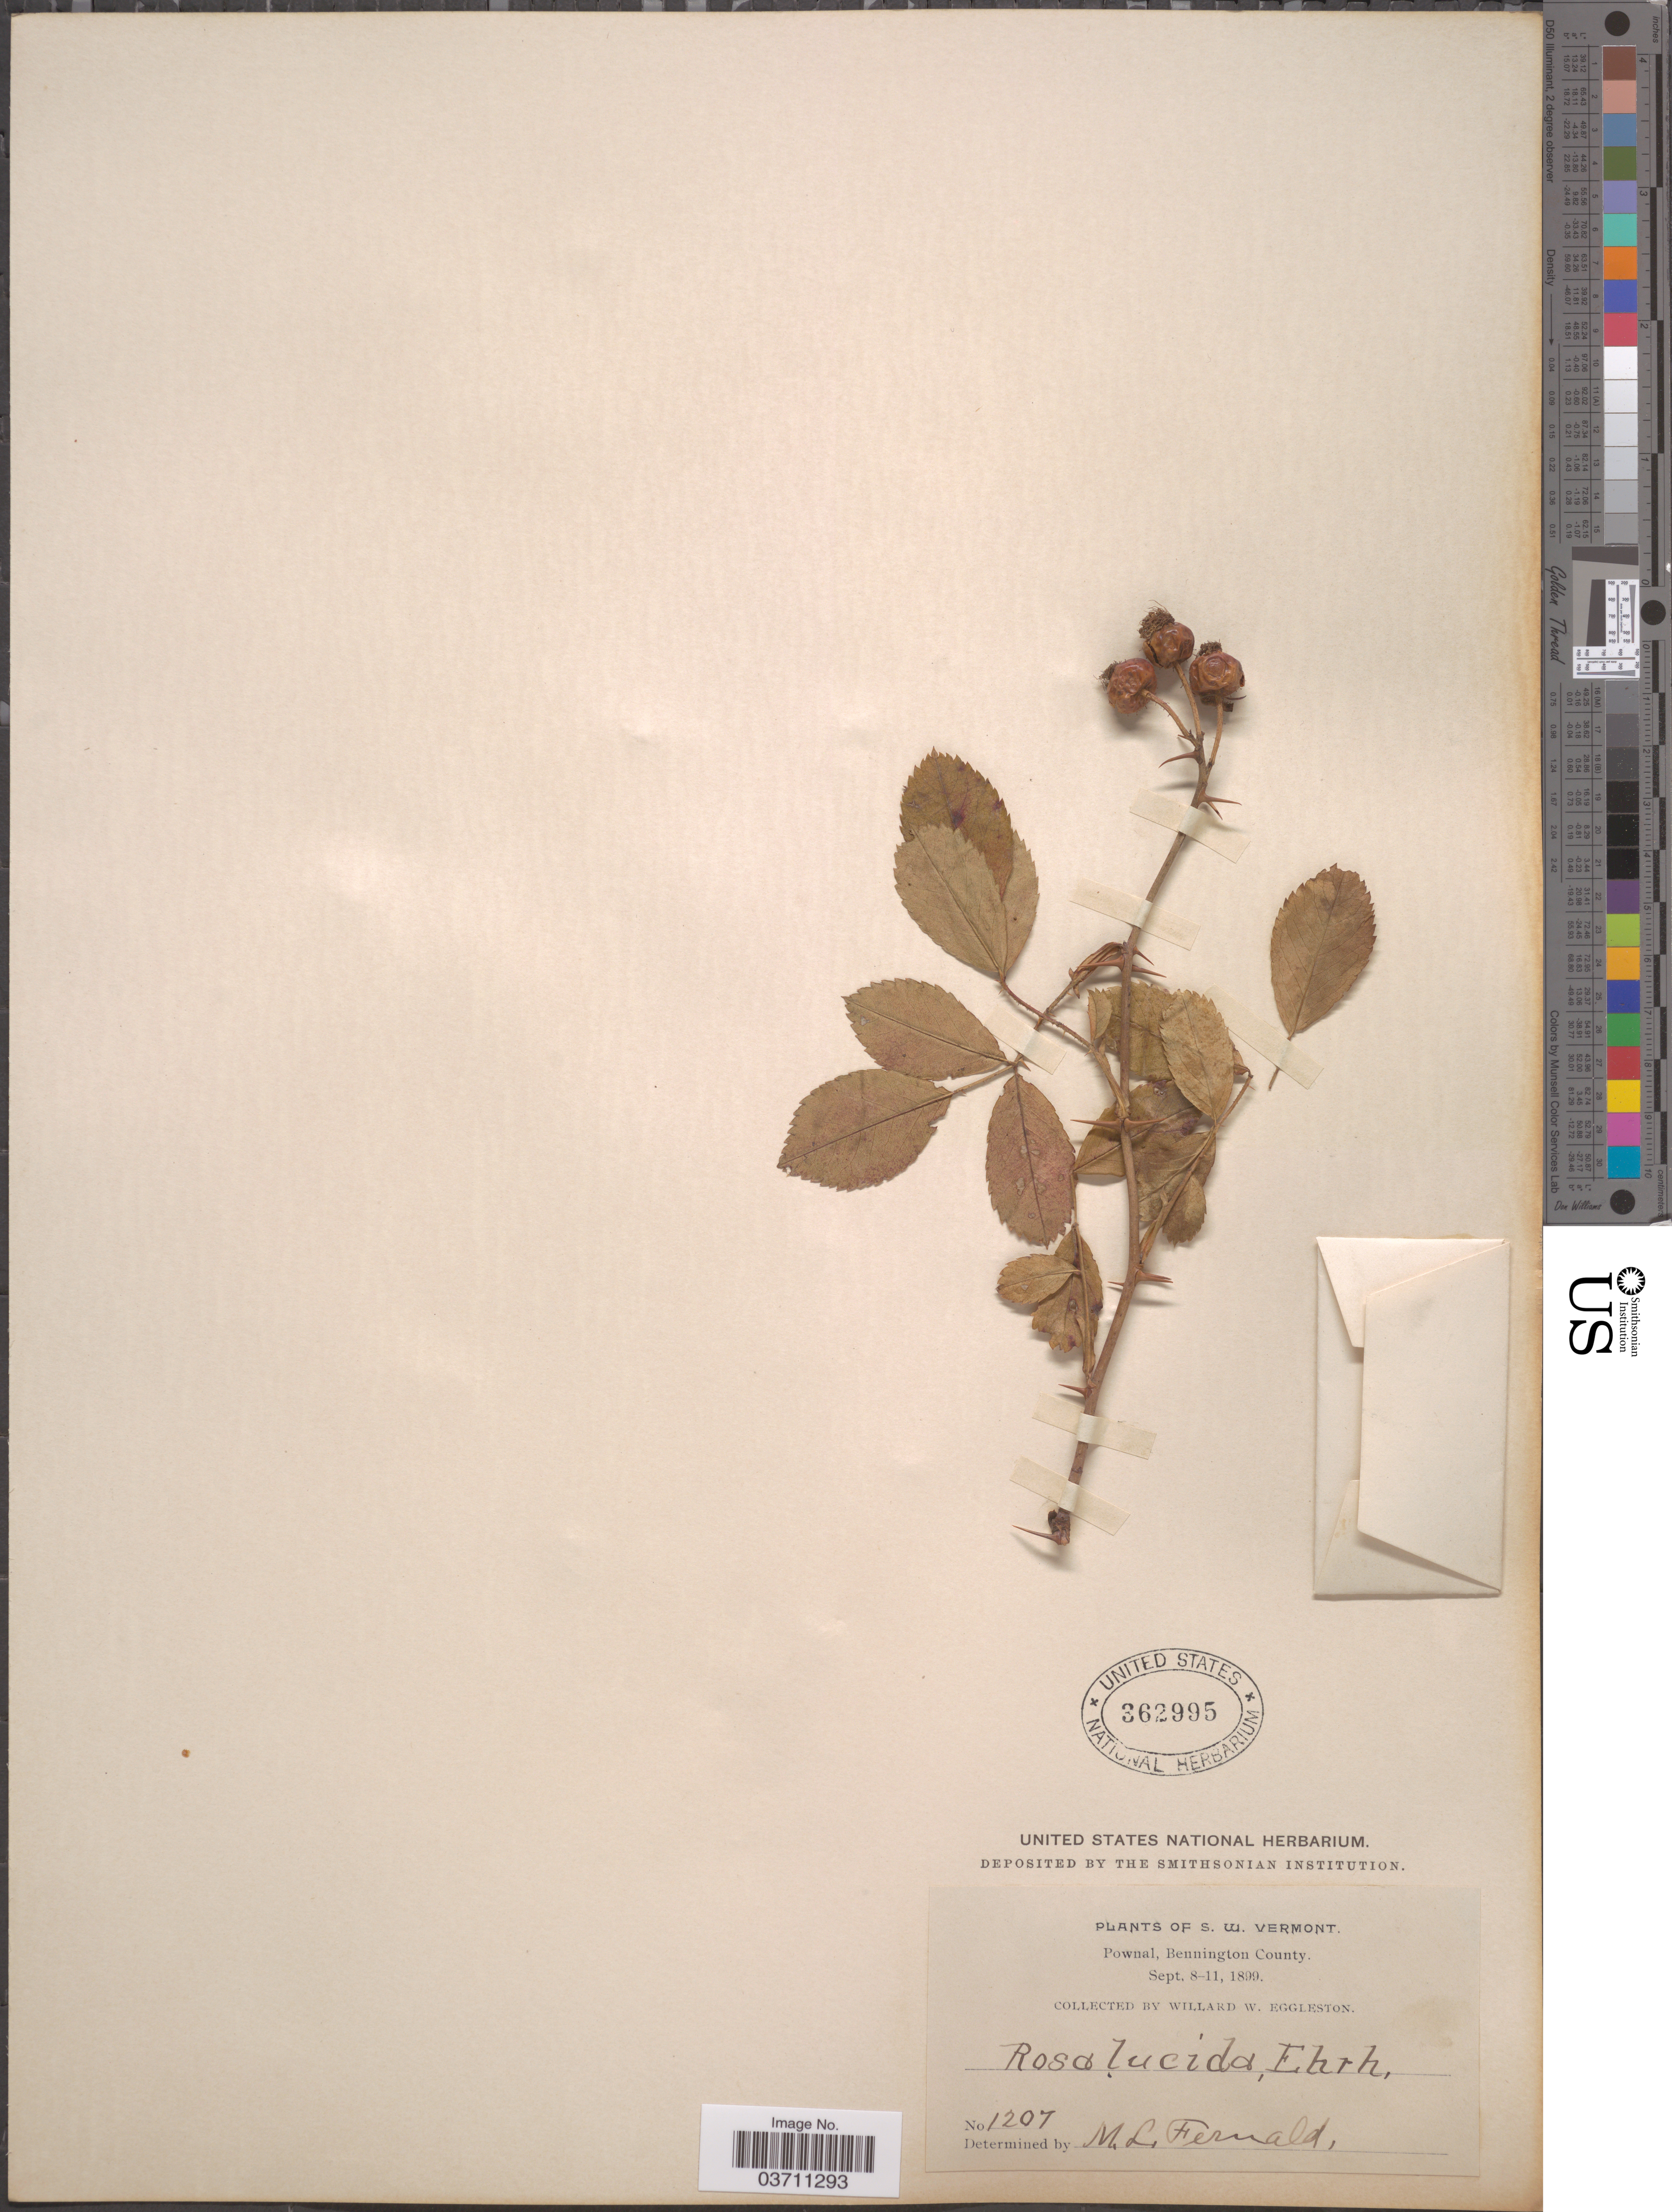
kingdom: Plantae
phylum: Tracheophyta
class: Magnoliopsida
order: Rosales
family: Rosaceae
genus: Rosa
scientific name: Rosa lucida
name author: Meehan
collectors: W. W. Eggleston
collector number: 1207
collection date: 1899-09-08/1899-09-11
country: United States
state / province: Vermont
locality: S. W. Vermont. Pownal, Bennington County.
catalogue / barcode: US 362995